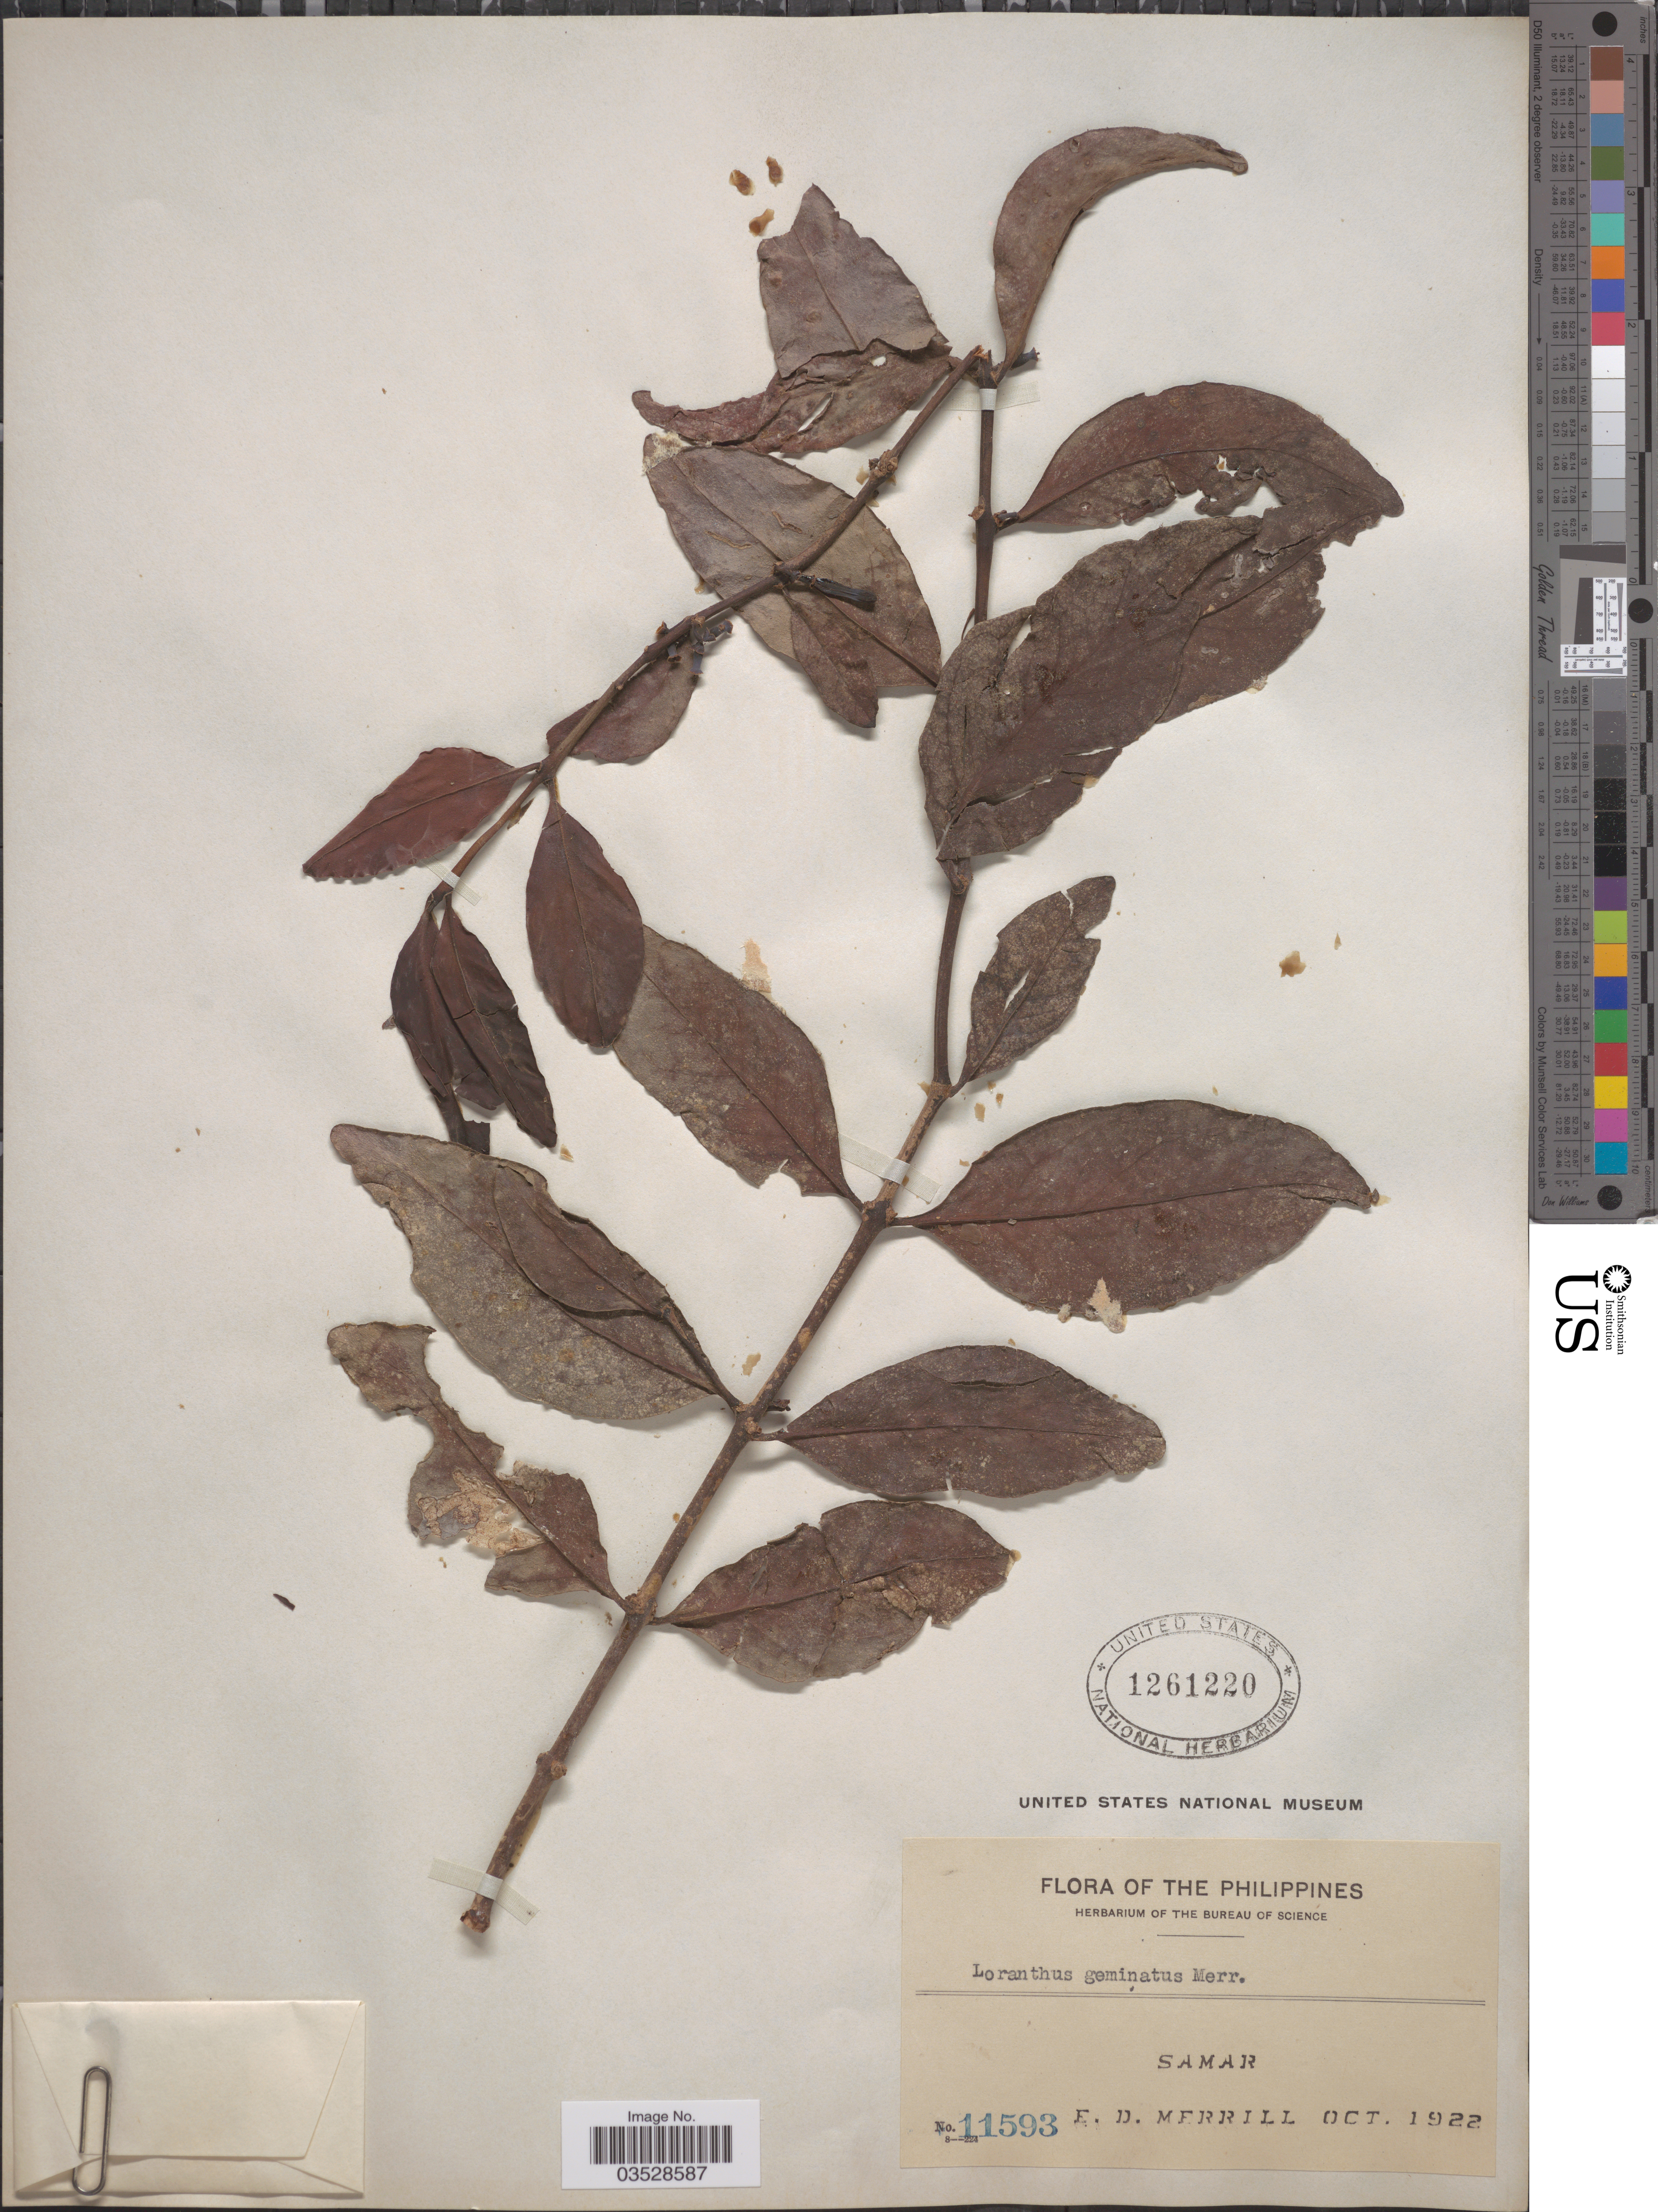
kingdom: Plantae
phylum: Tracheophyta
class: Magnoliopsida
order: Santalales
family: Loranthaceae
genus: Loranthus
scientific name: Loranthus geminatus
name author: Merr.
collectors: E. D. Merrill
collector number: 11593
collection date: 1922-10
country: Philippines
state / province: Eastern Visayas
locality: Samar.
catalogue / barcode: US 1261220